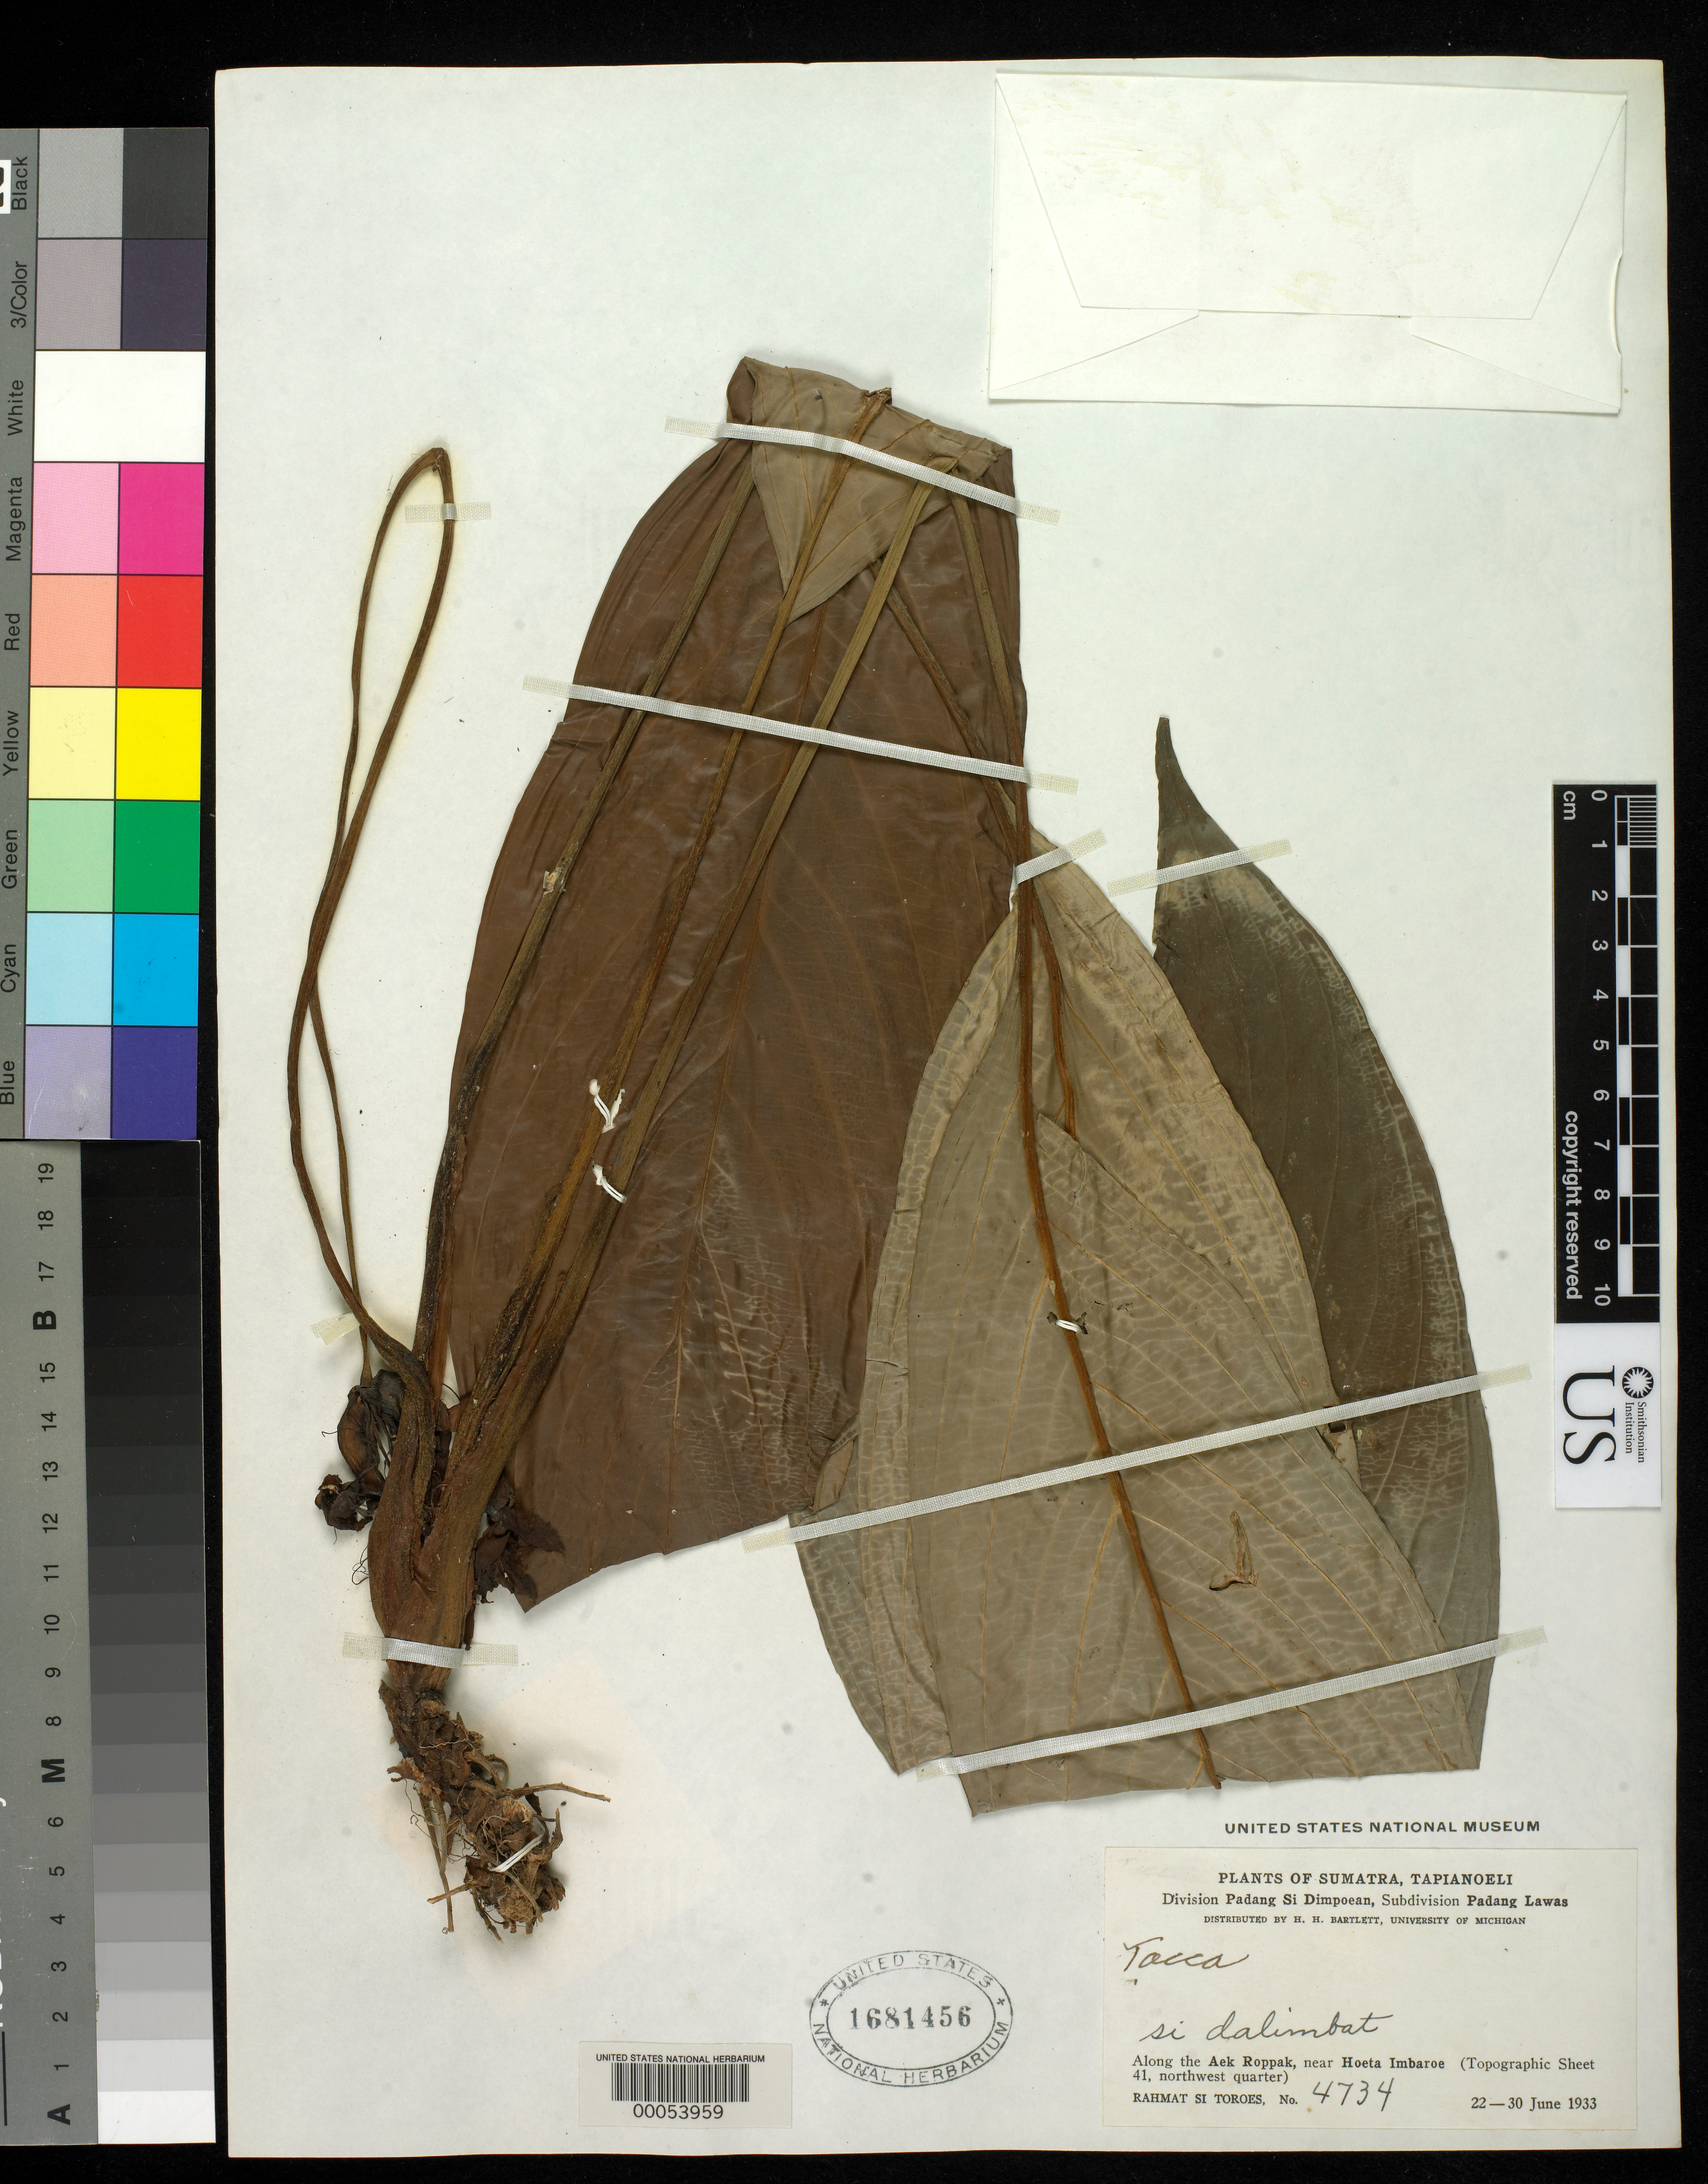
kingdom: Plantae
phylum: Tracheophyta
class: Liliopsida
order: Dioscoreales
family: Dioscoreaceae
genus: Tacca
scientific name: Tacca sp.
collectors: Rahmat Si Boeea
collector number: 4734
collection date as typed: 22 Jun 1933 to 30 Jun 1933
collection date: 1933-06-22/1933-06-30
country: Indonesia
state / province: Sumatra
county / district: Sumatera Utara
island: Sumatra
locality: Along the Aek Roppak, near Hoeta Imbaroe, Padang Si Dimpoean. Padang Lawas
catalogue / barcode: US 1681456